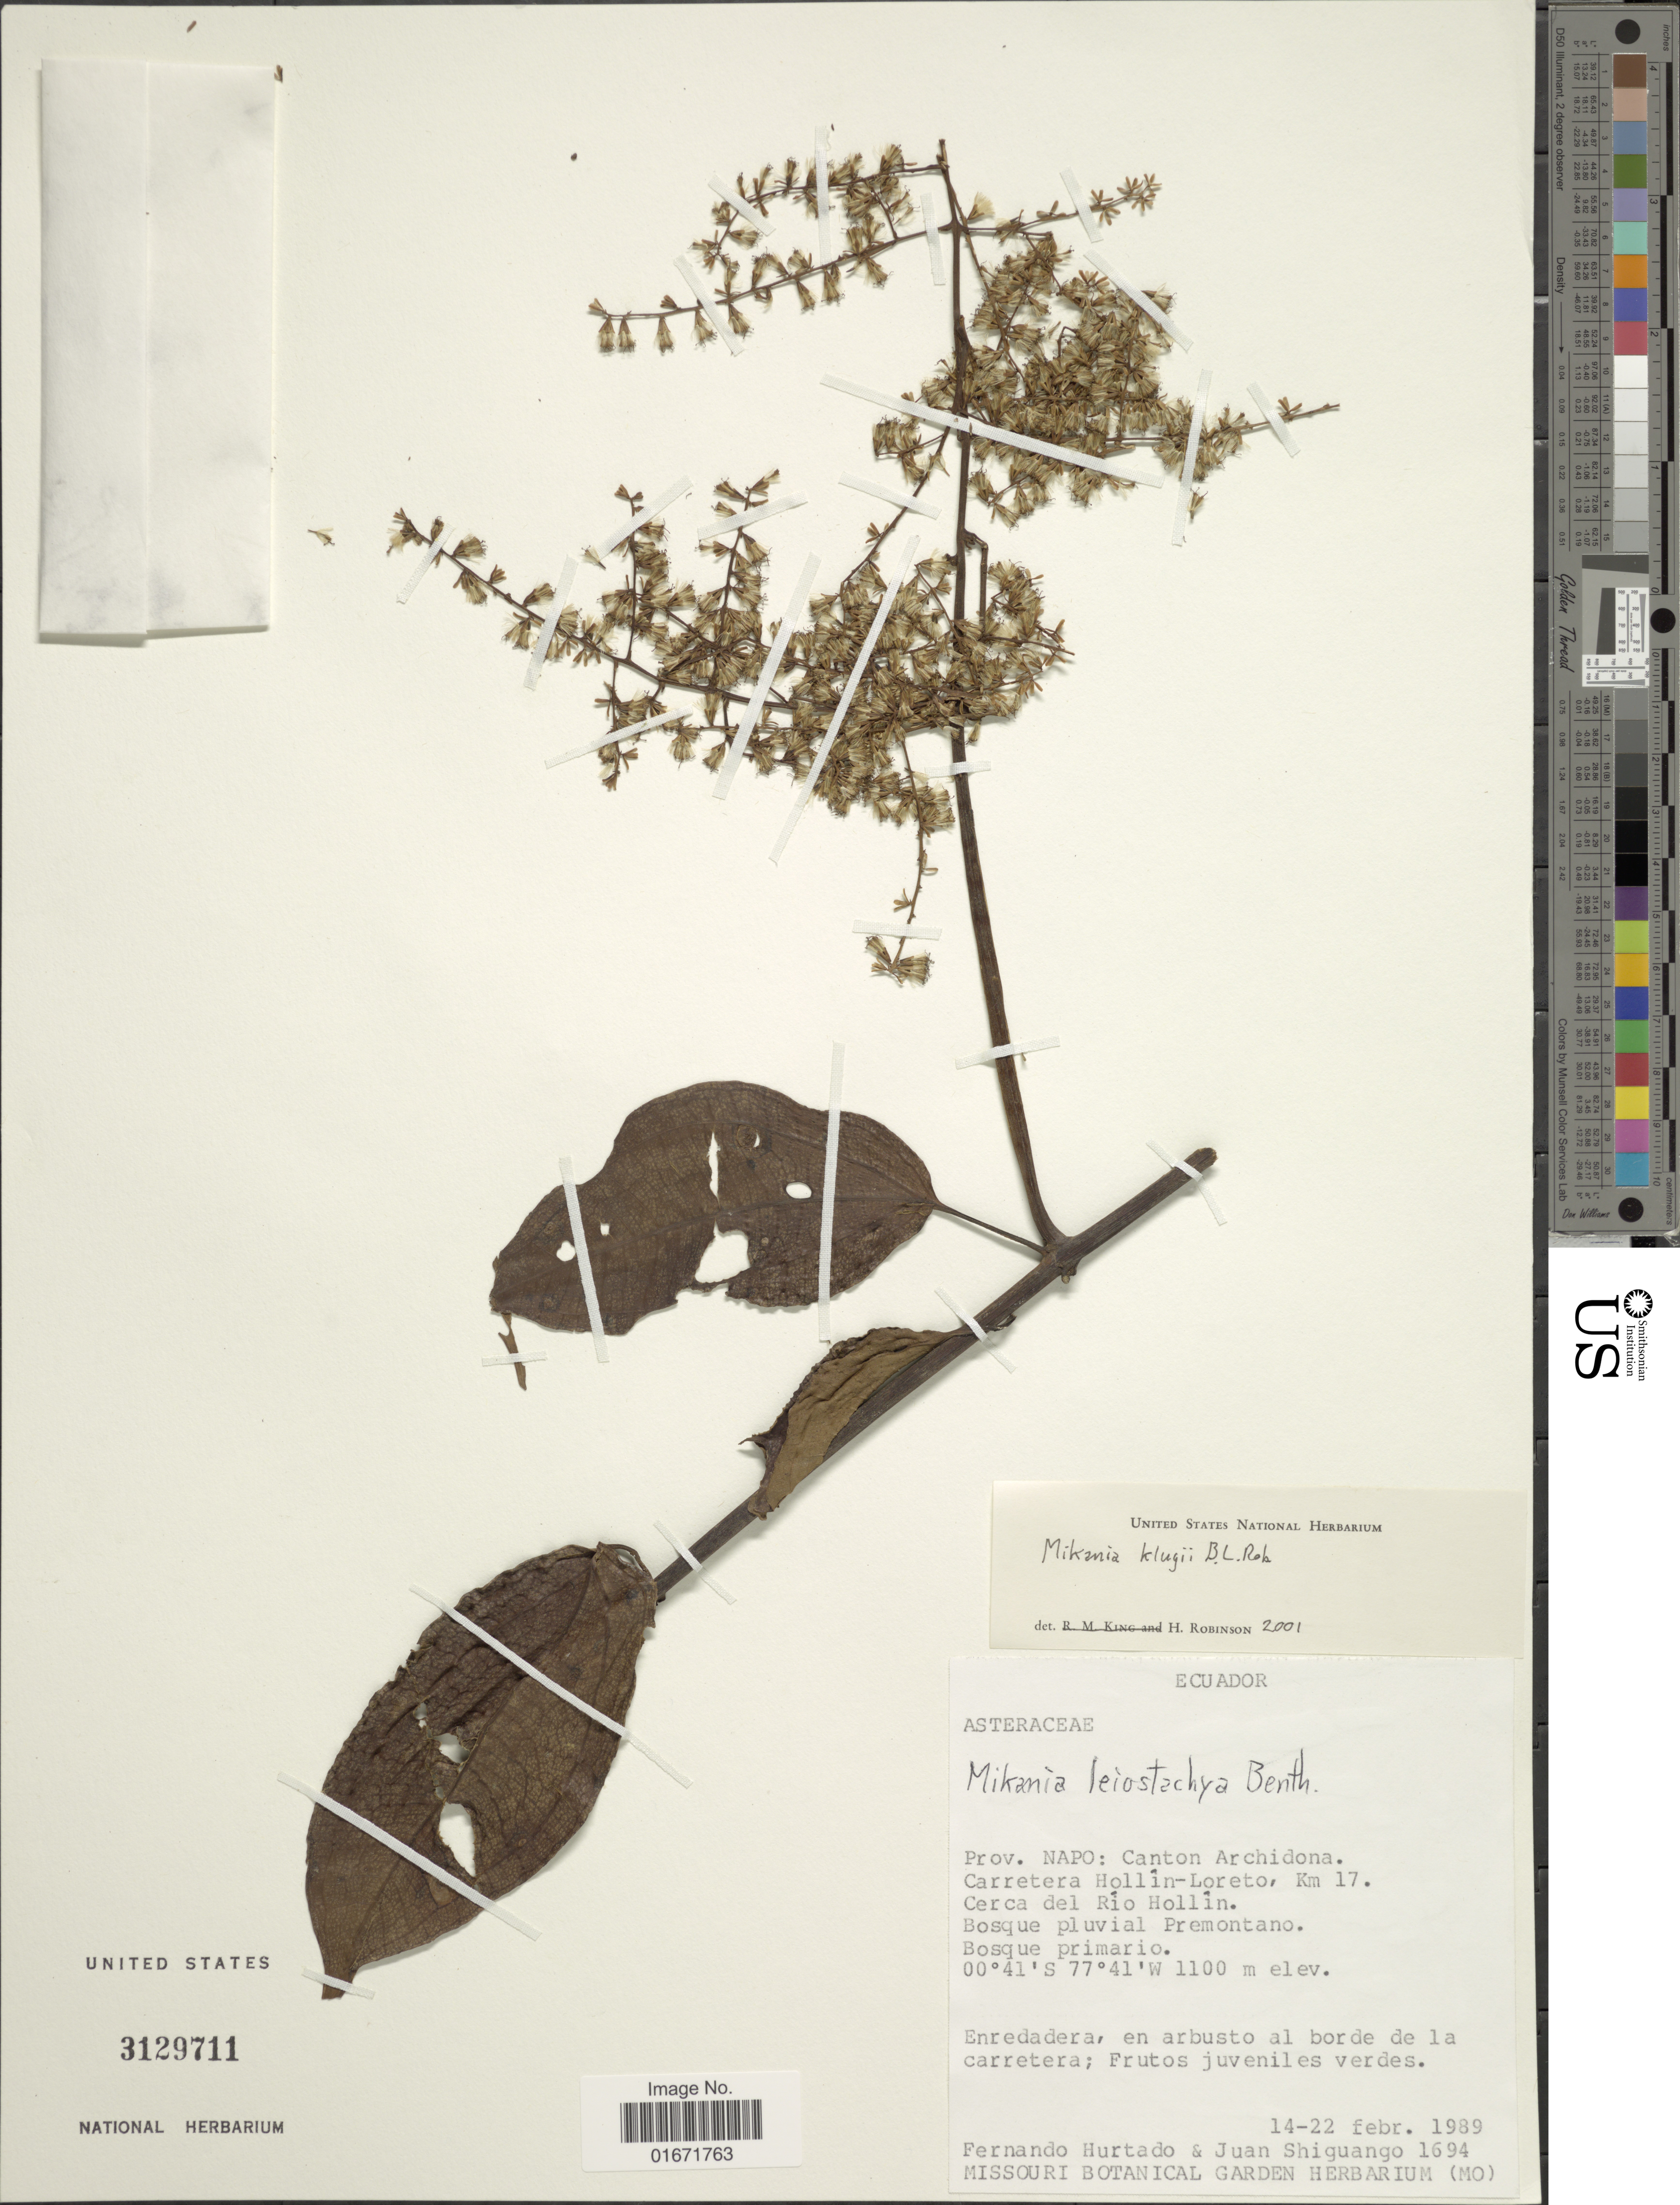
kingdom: Plantae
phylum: Tracheophyta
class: Magnoliopsida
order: Asterales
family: Asteraceae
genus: Mikania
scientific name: Mikania klugii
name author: B.L. Rob.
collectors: F. Hurtado & J. Shiguango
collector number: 1694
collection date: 1989-02-14/1989-02-22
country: Ecuador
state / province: Napo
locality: Prov. Napo: Canton Archidona. Carretera Hollin-Loreto, Km 17. Cerca del Rio Hollin. Bosque pluvial Premontano. Bosque primario.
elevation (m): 1100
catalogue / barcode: US 3129711